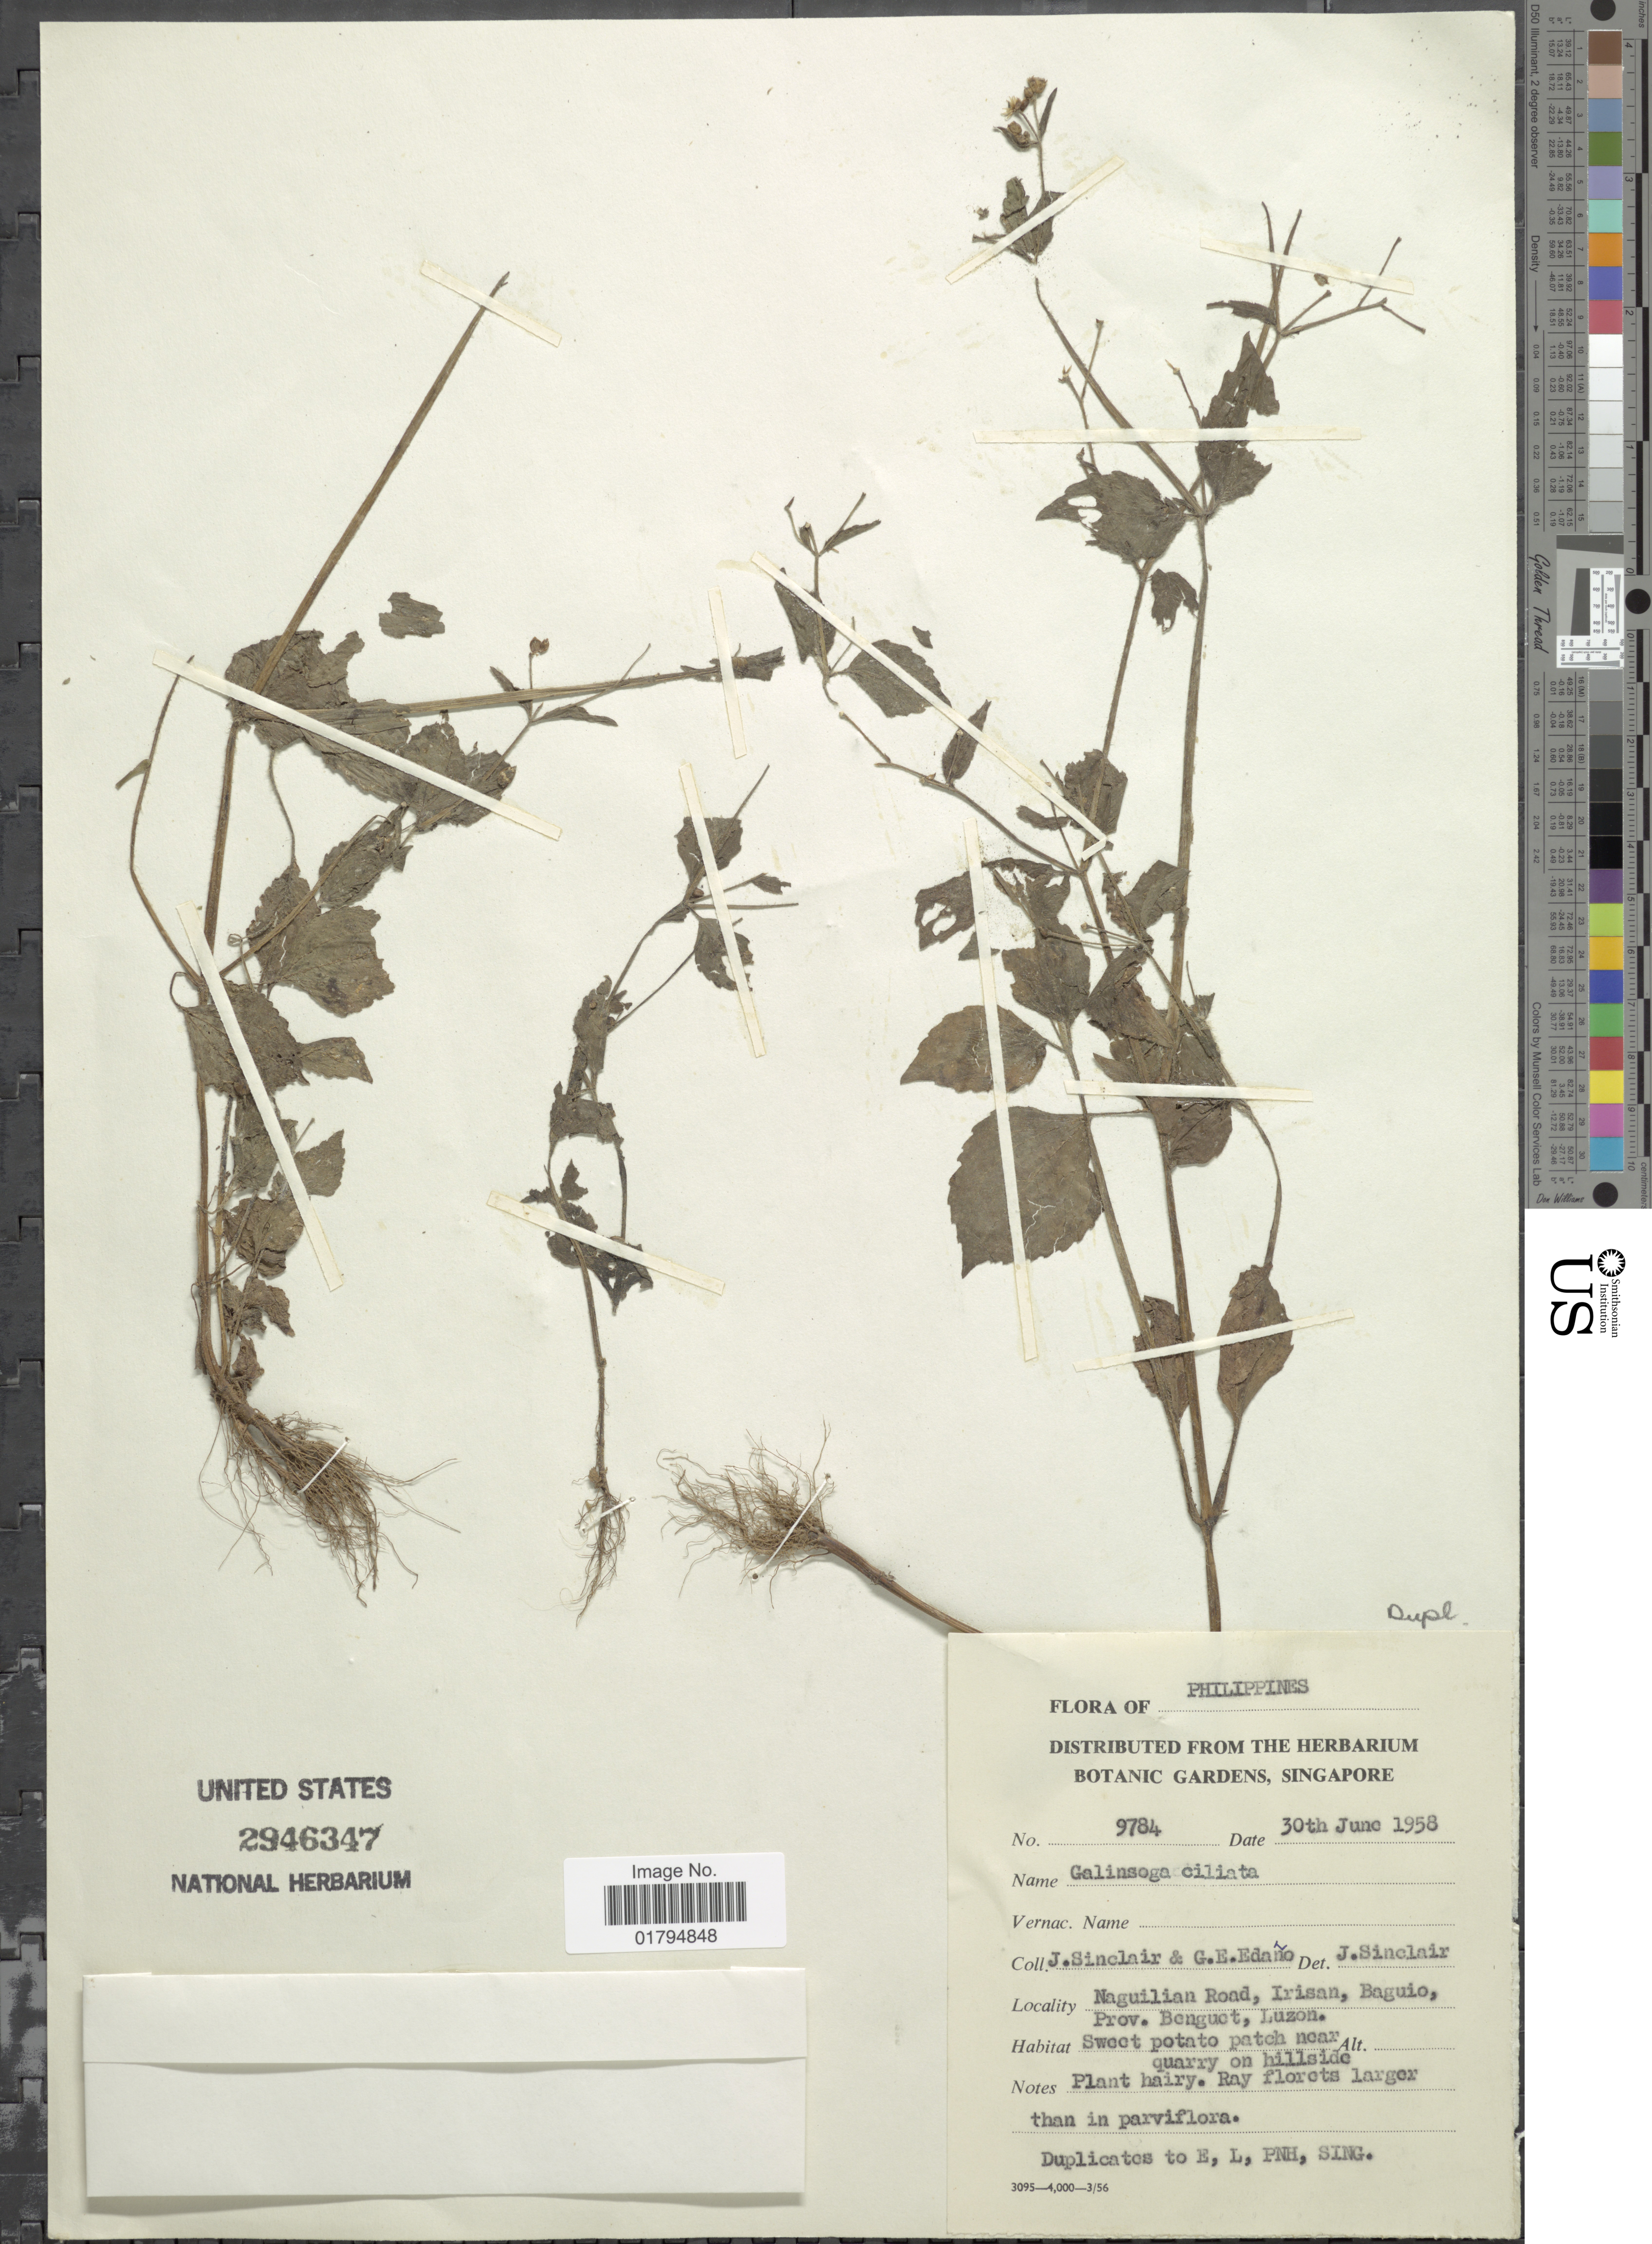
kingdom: Plantae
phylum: Tracheophyta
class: Magnoliopsida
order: Asterales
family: Asteraceae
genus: Galinsoga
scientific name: Galinsoga ciliata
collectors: J. Sinclair & G. E. Edaño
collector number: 9784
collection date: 1958-06-30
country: Philippines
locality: Naguilian Road, Irisan, Baguio, Prov.Benguet, Luzon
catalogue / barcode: US 2946347